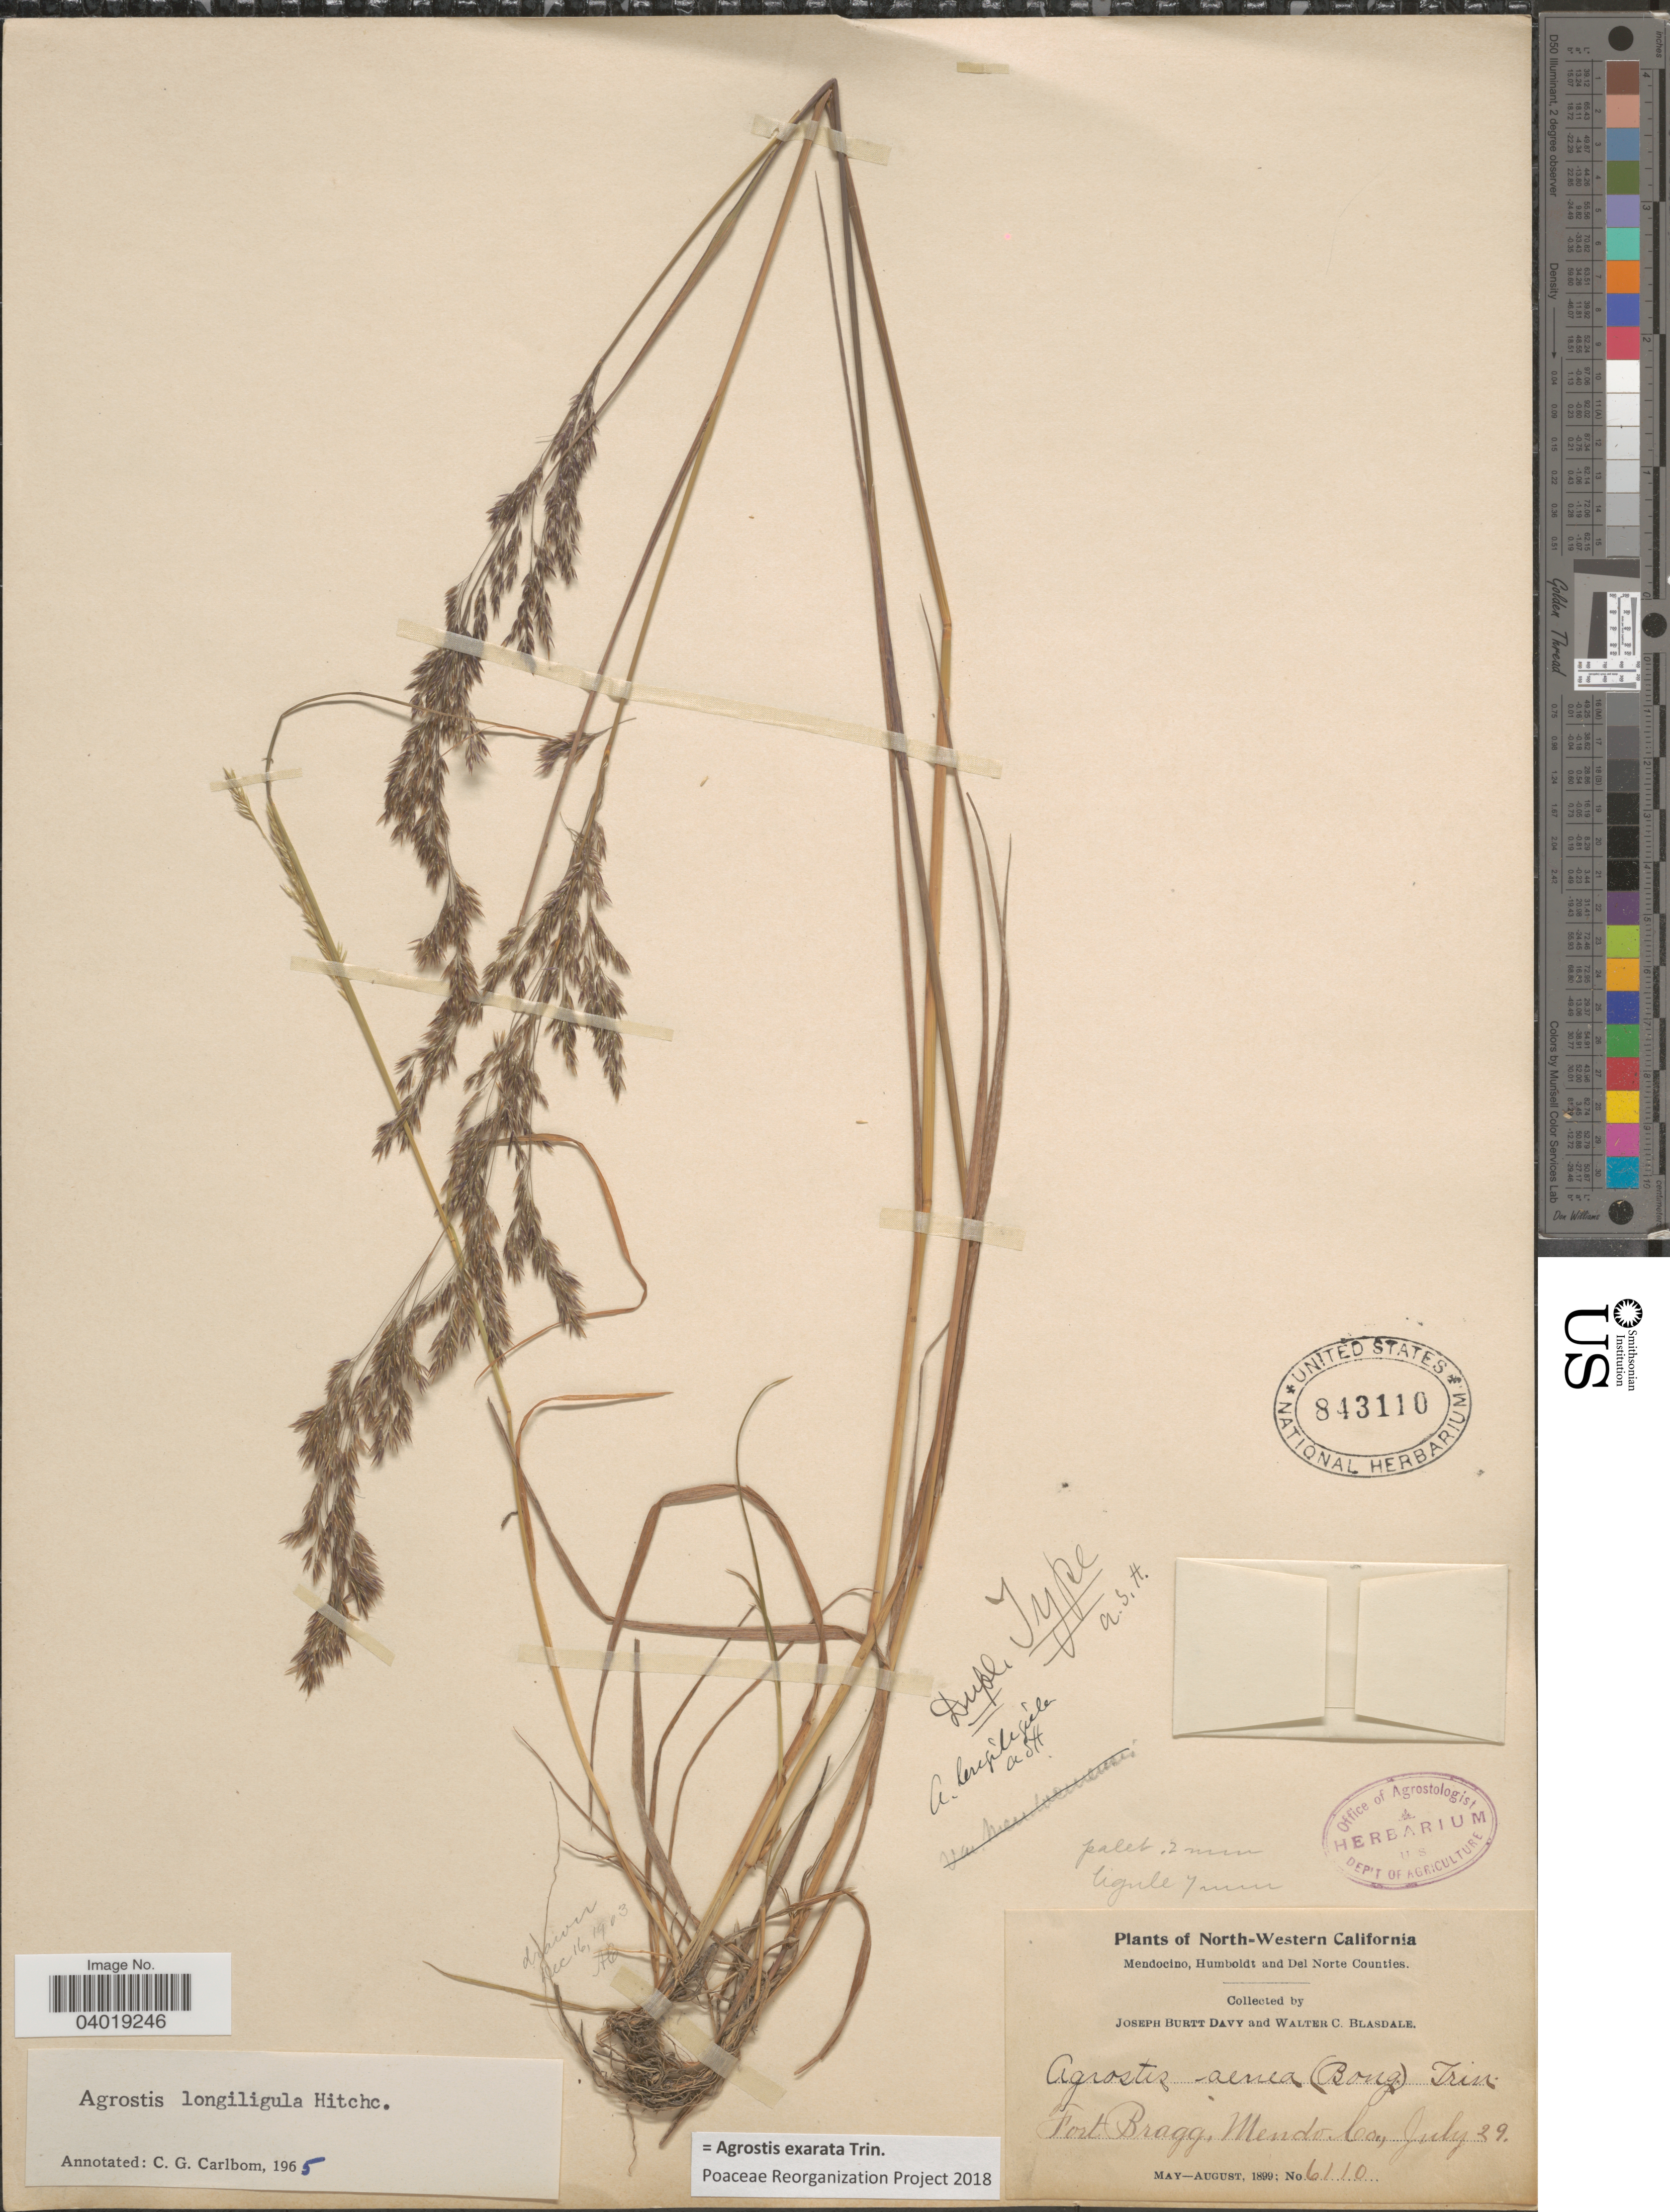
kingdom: Plantae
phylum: Tracheophyta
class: Liliopsida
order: Poales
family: Poaceae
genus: Agrostis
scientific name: Agrostis exarata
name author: Trin.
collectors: J. Burtt Davy & W. Blasdale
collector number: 6110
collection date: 1899-07-29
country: United States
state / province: California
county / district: Mendocino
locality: North-Western California. Fort Bragg, Mendocino Co.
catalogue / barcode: US 843110